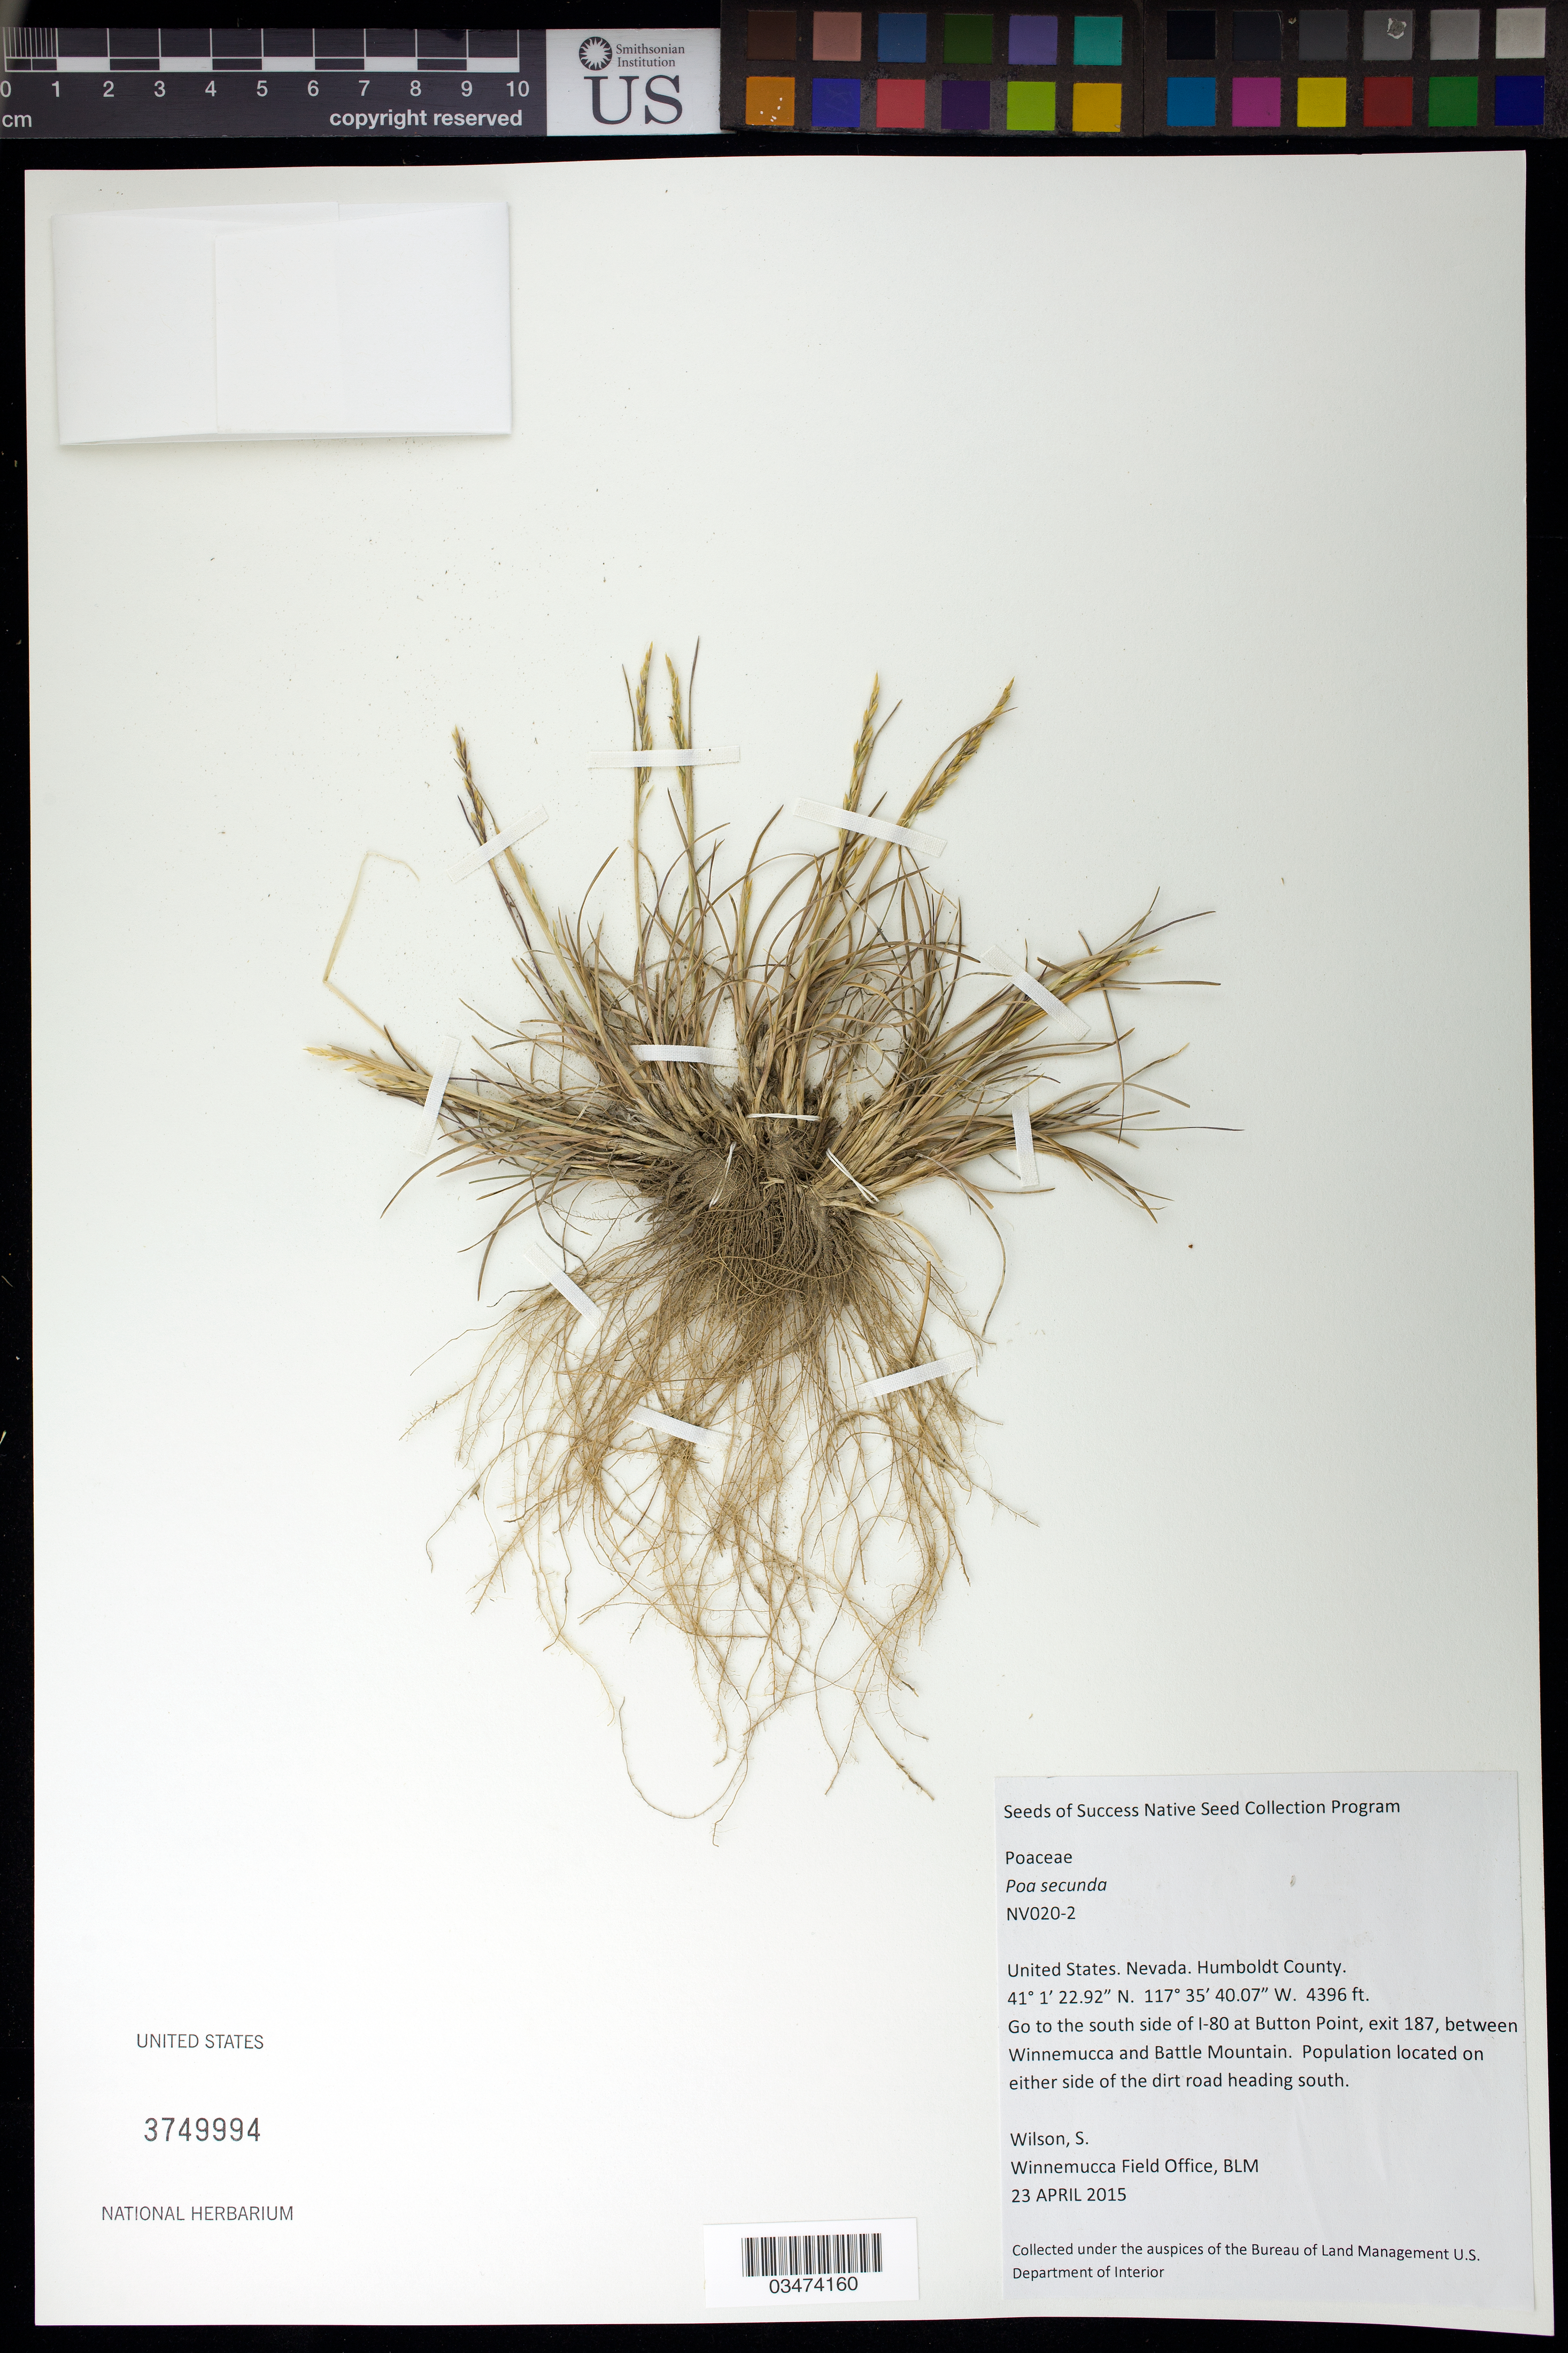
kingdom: Plantae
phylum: Tracheophyta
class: Liliopsida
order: Poales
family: Poaceae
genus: Poa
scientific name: Poa secunda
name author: J. Presl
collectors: S. Wilson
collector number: NV020-02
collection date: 2015-04-23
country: United States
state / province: Nevada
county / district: Humbolt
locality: Between Winnemucca and Battle Mt.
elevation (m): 1340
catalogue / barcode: US 3749994